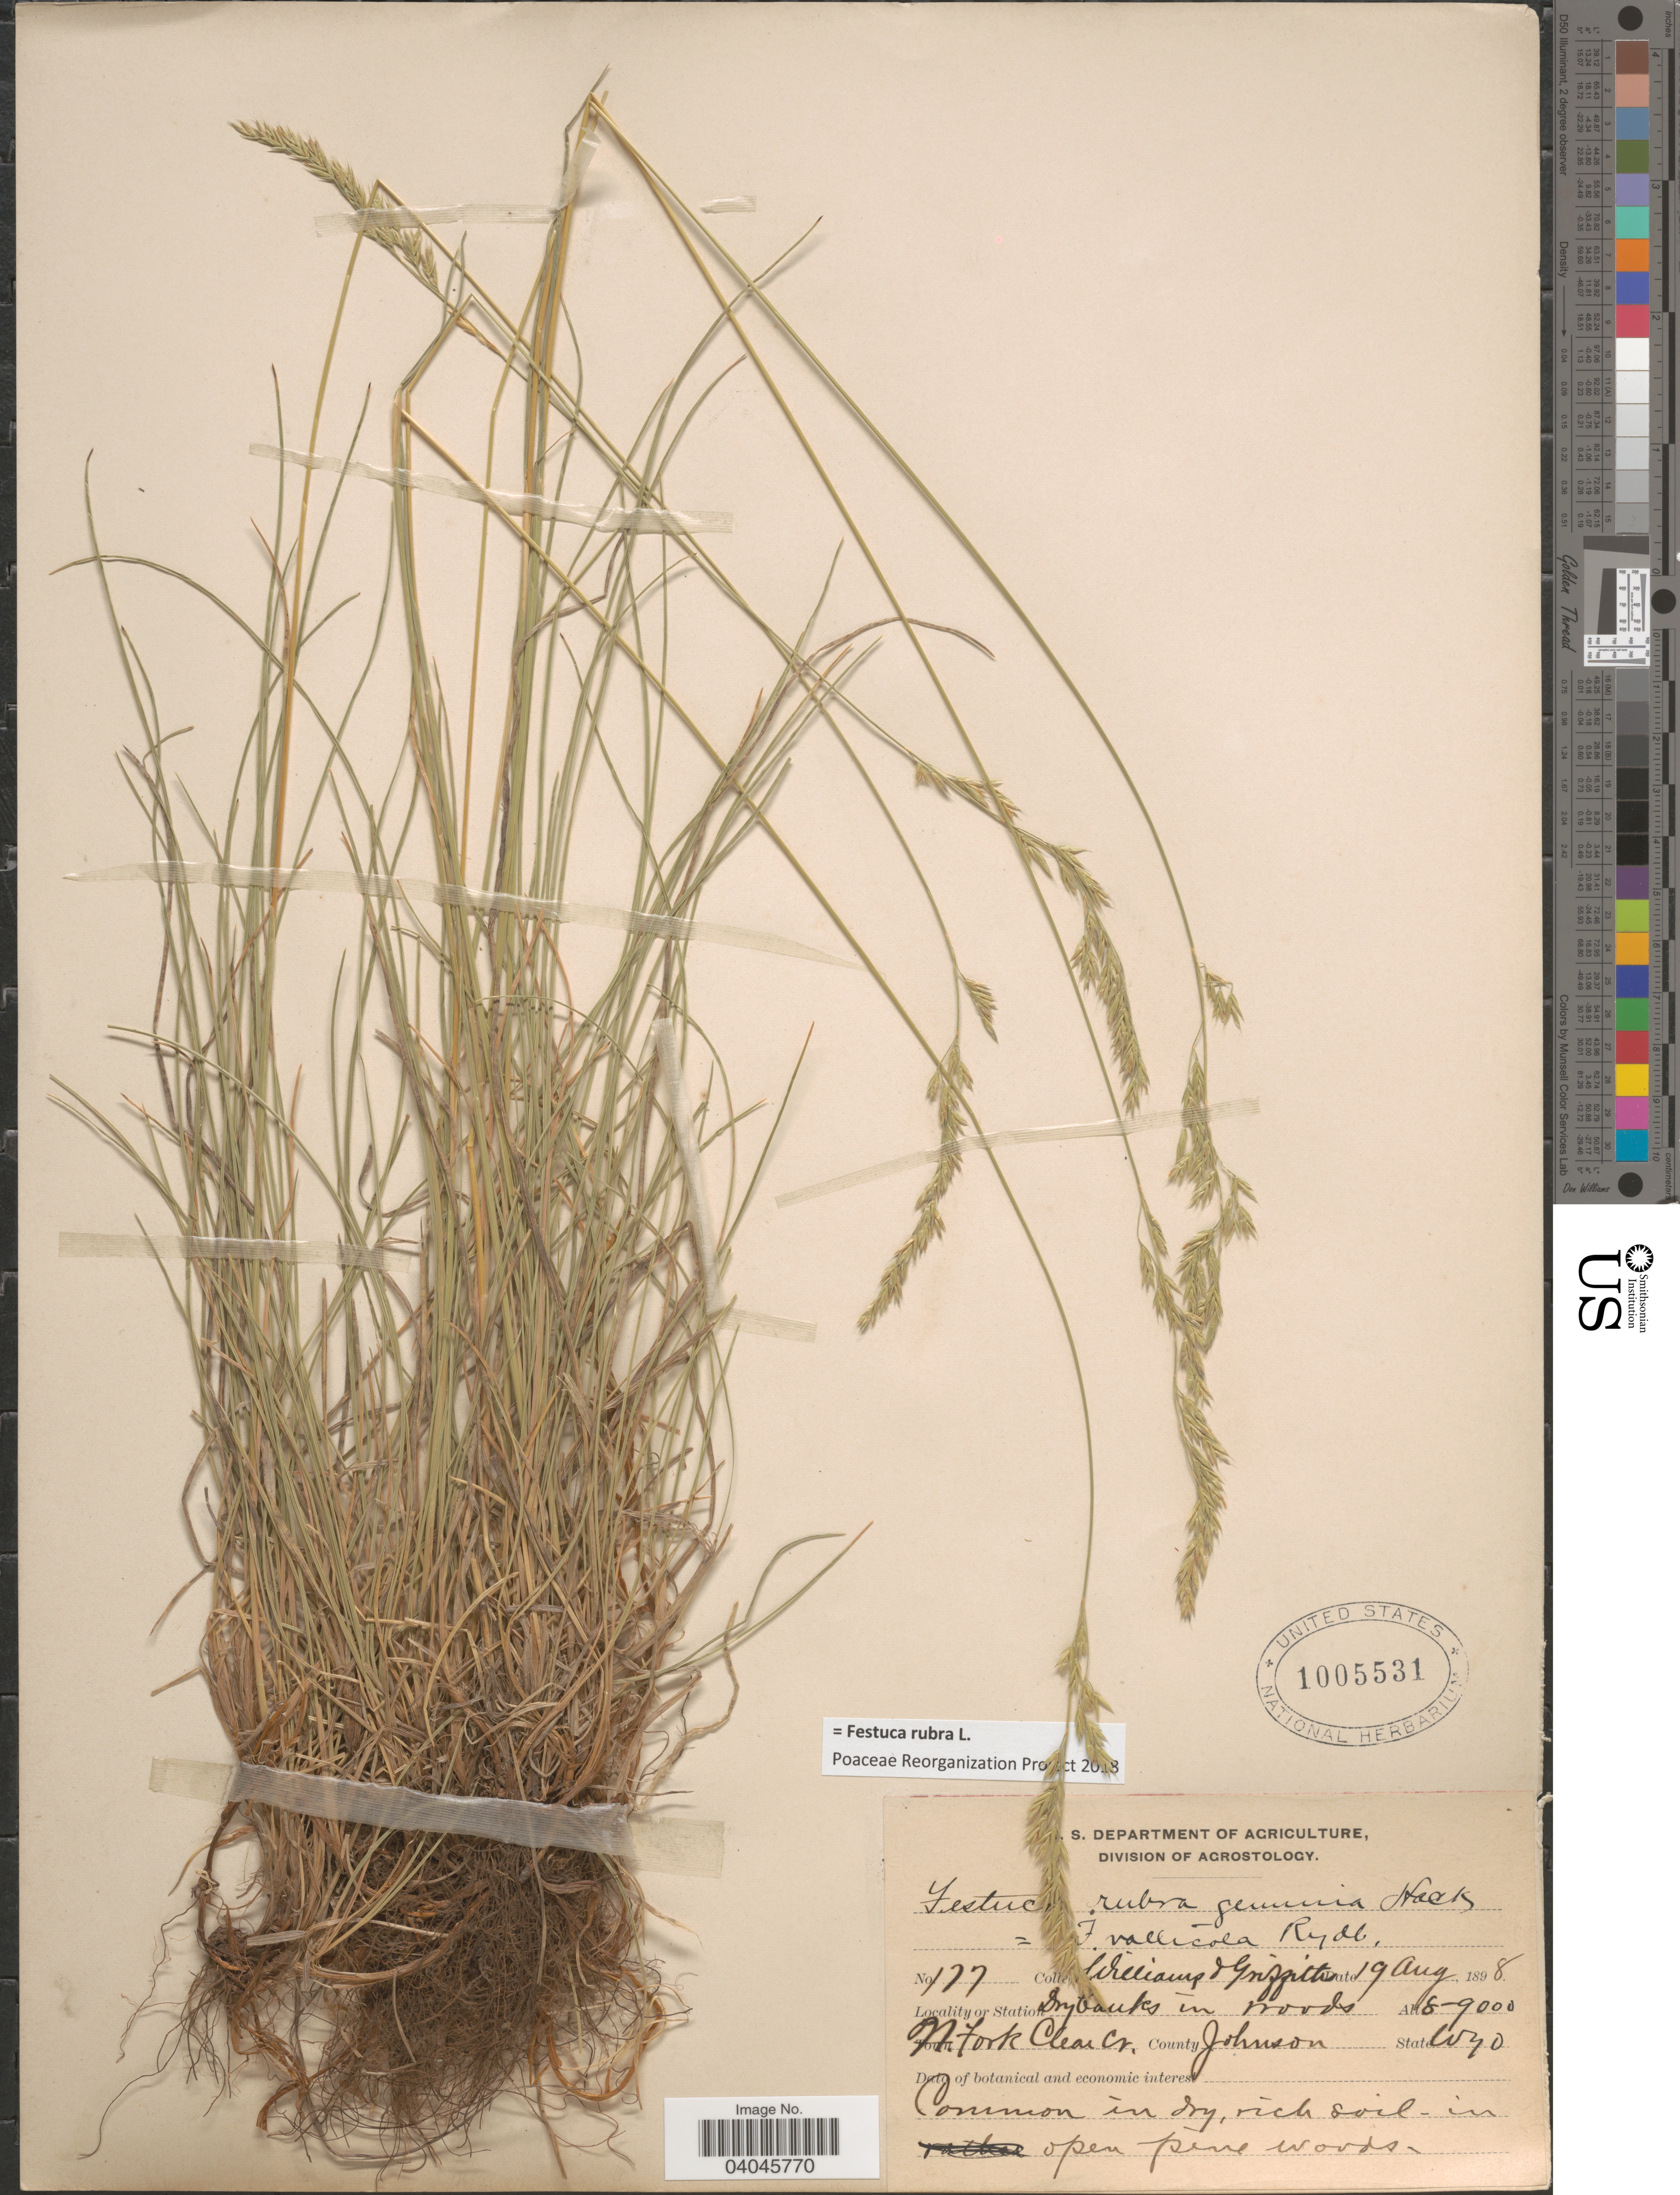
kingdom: Plantae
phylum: Tracheophyta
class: Liliopsida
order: Poales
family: Poaceae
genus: Festuca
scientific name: Festuca rubra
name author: L.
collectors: -- Williams & -- Griffiths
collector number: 177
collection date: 1898-08-19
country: United States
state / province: Wyoming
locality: N Fork Clear Cr. County Johnson.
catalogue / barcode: US 1005531